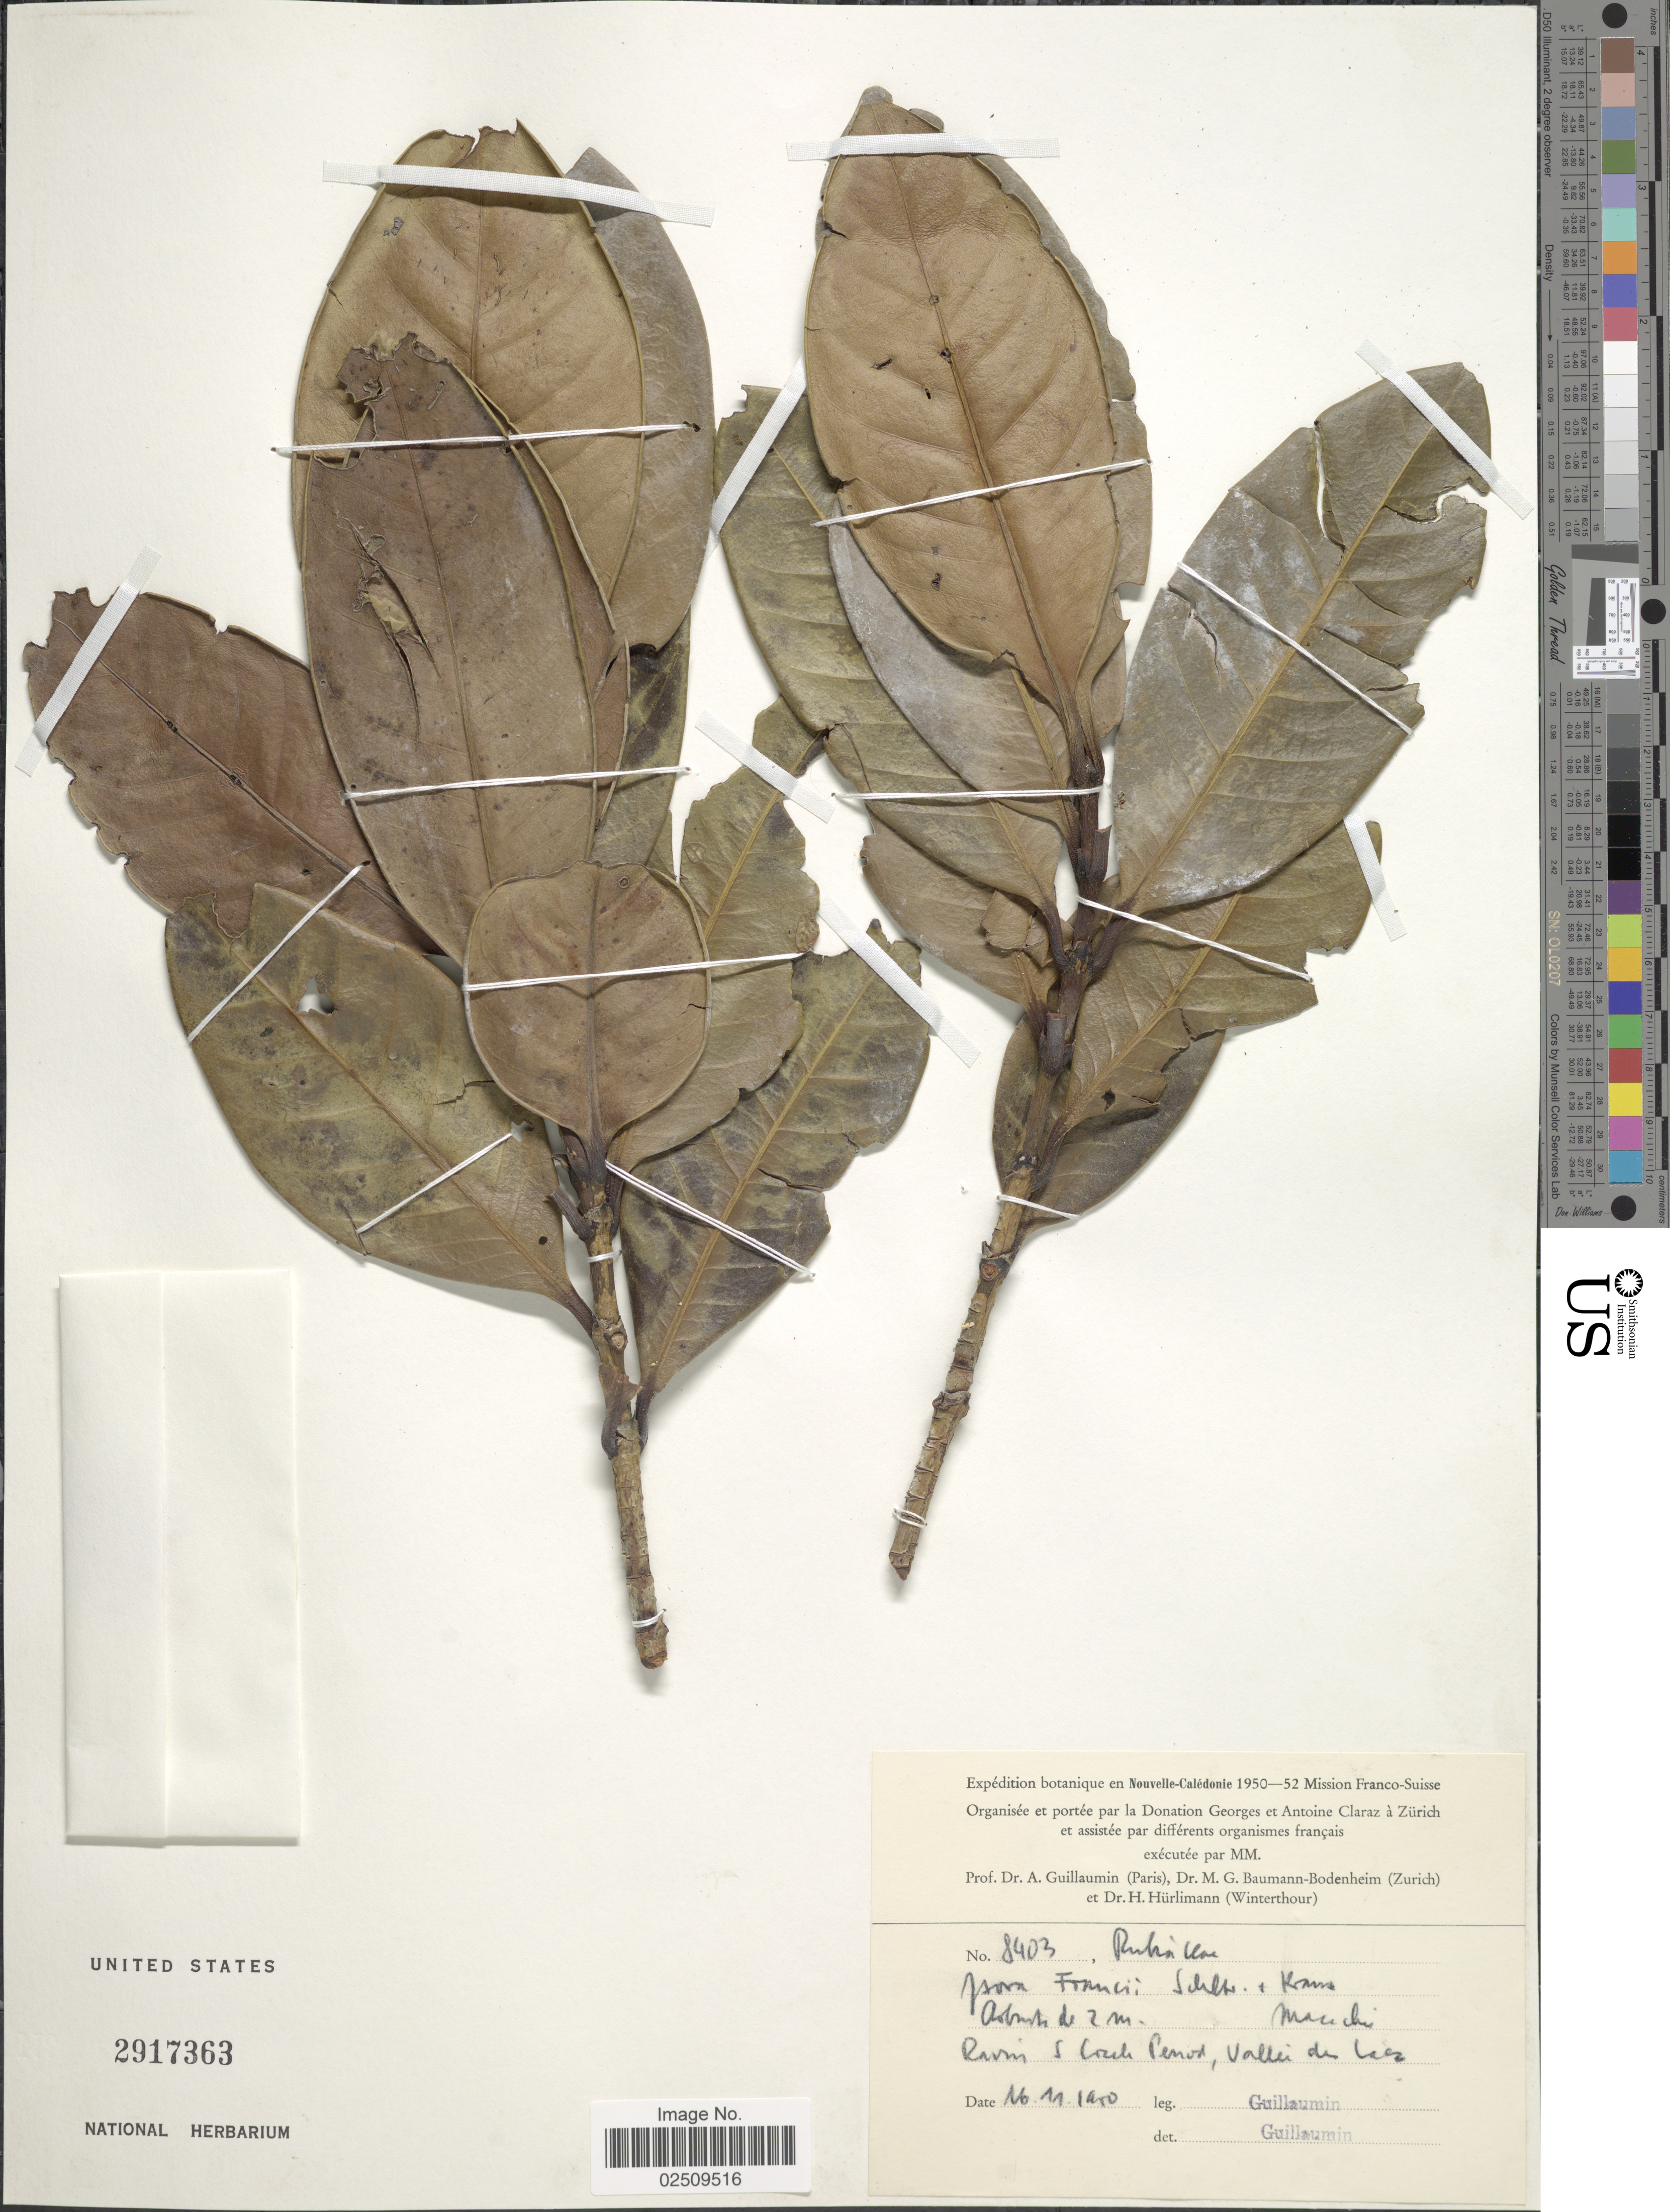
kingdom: Plantae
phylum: Tracheophyta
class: Magnoliopsida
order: Gentianales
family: Rubiaceae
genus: Ixora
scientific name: Ixora francii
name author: Schltr. & K. Krause in Schltr.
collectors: A. Guillaumin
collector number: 8403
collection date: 1950-11-16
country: New Caledonia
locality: Ravin S Creek Penot, Vallee de Lacs [interpreted]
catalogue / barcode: US 2917363